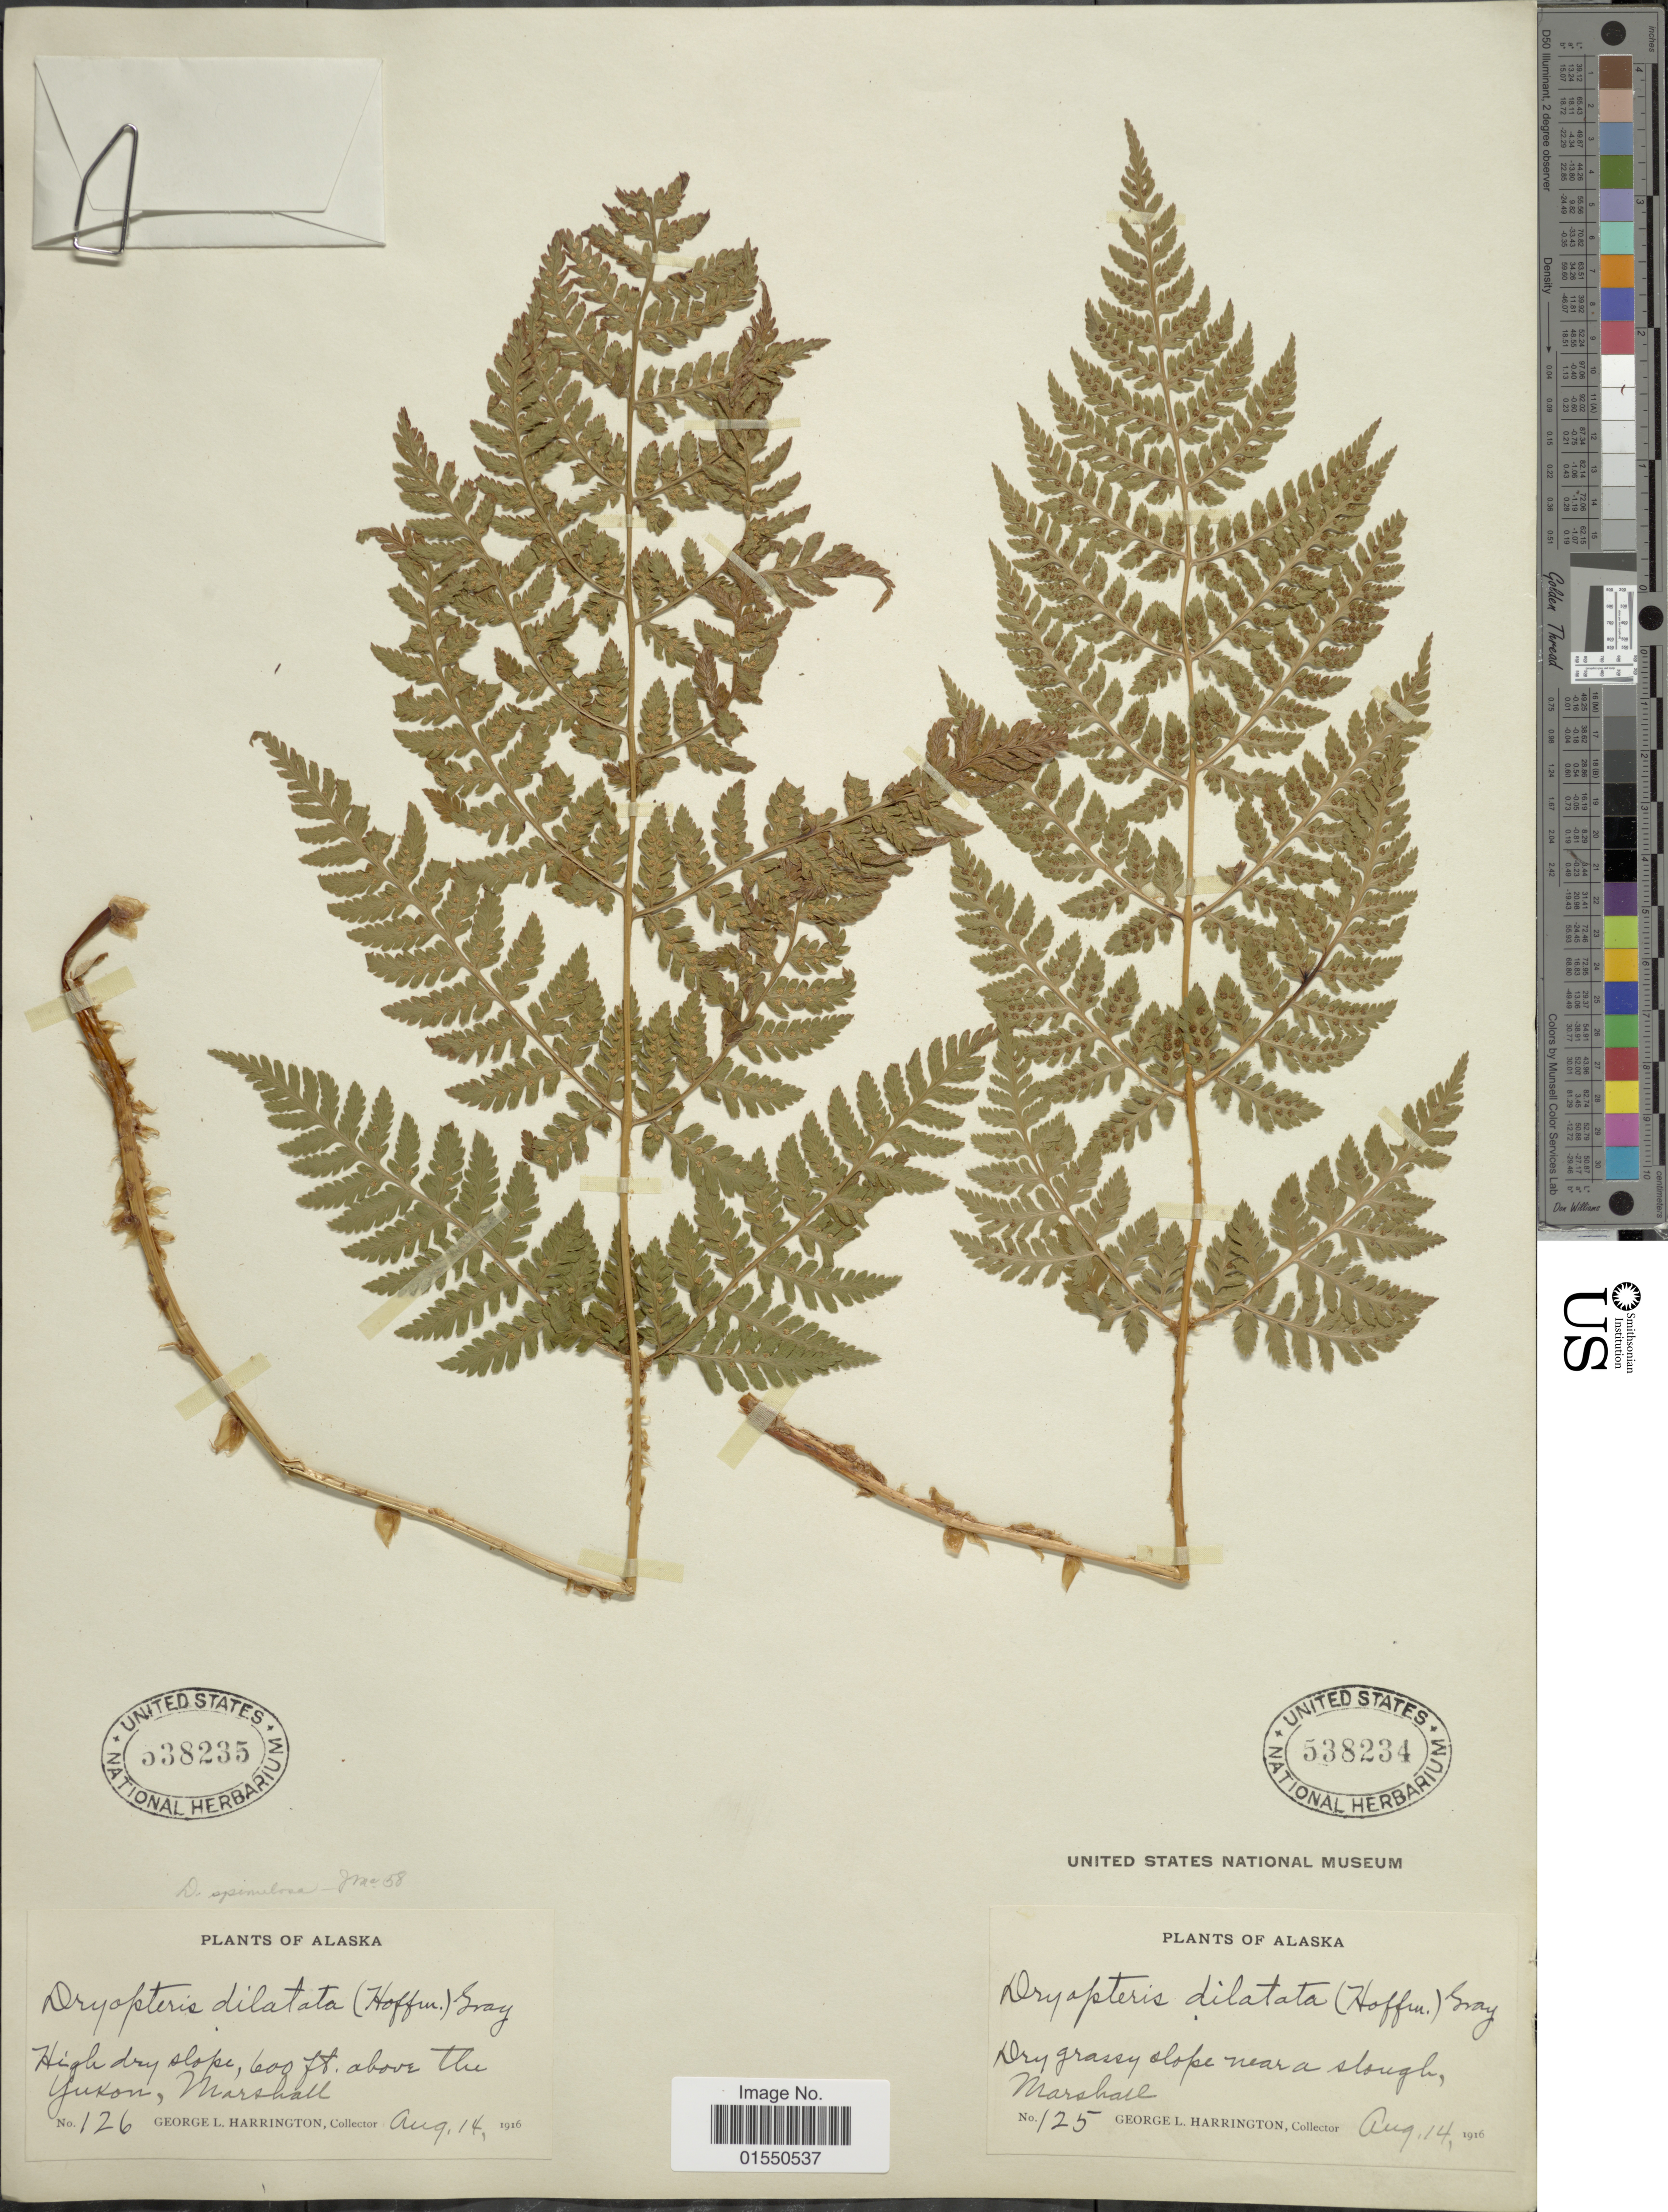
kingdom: Plantae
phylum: Tracheophyta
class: Polypodiopsida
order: Polypodiales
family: Dryopteridaceae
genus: Dryopteris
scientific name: Dryopteris expansa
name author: (C. Presl) Fraser-Jenk. & Jermy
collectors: G. Harrington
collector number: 126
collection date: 1916-08-14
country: United States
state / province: Alaska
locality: High dry slope, above the Yukon, Marshall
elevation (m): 183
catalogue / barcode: US 538235